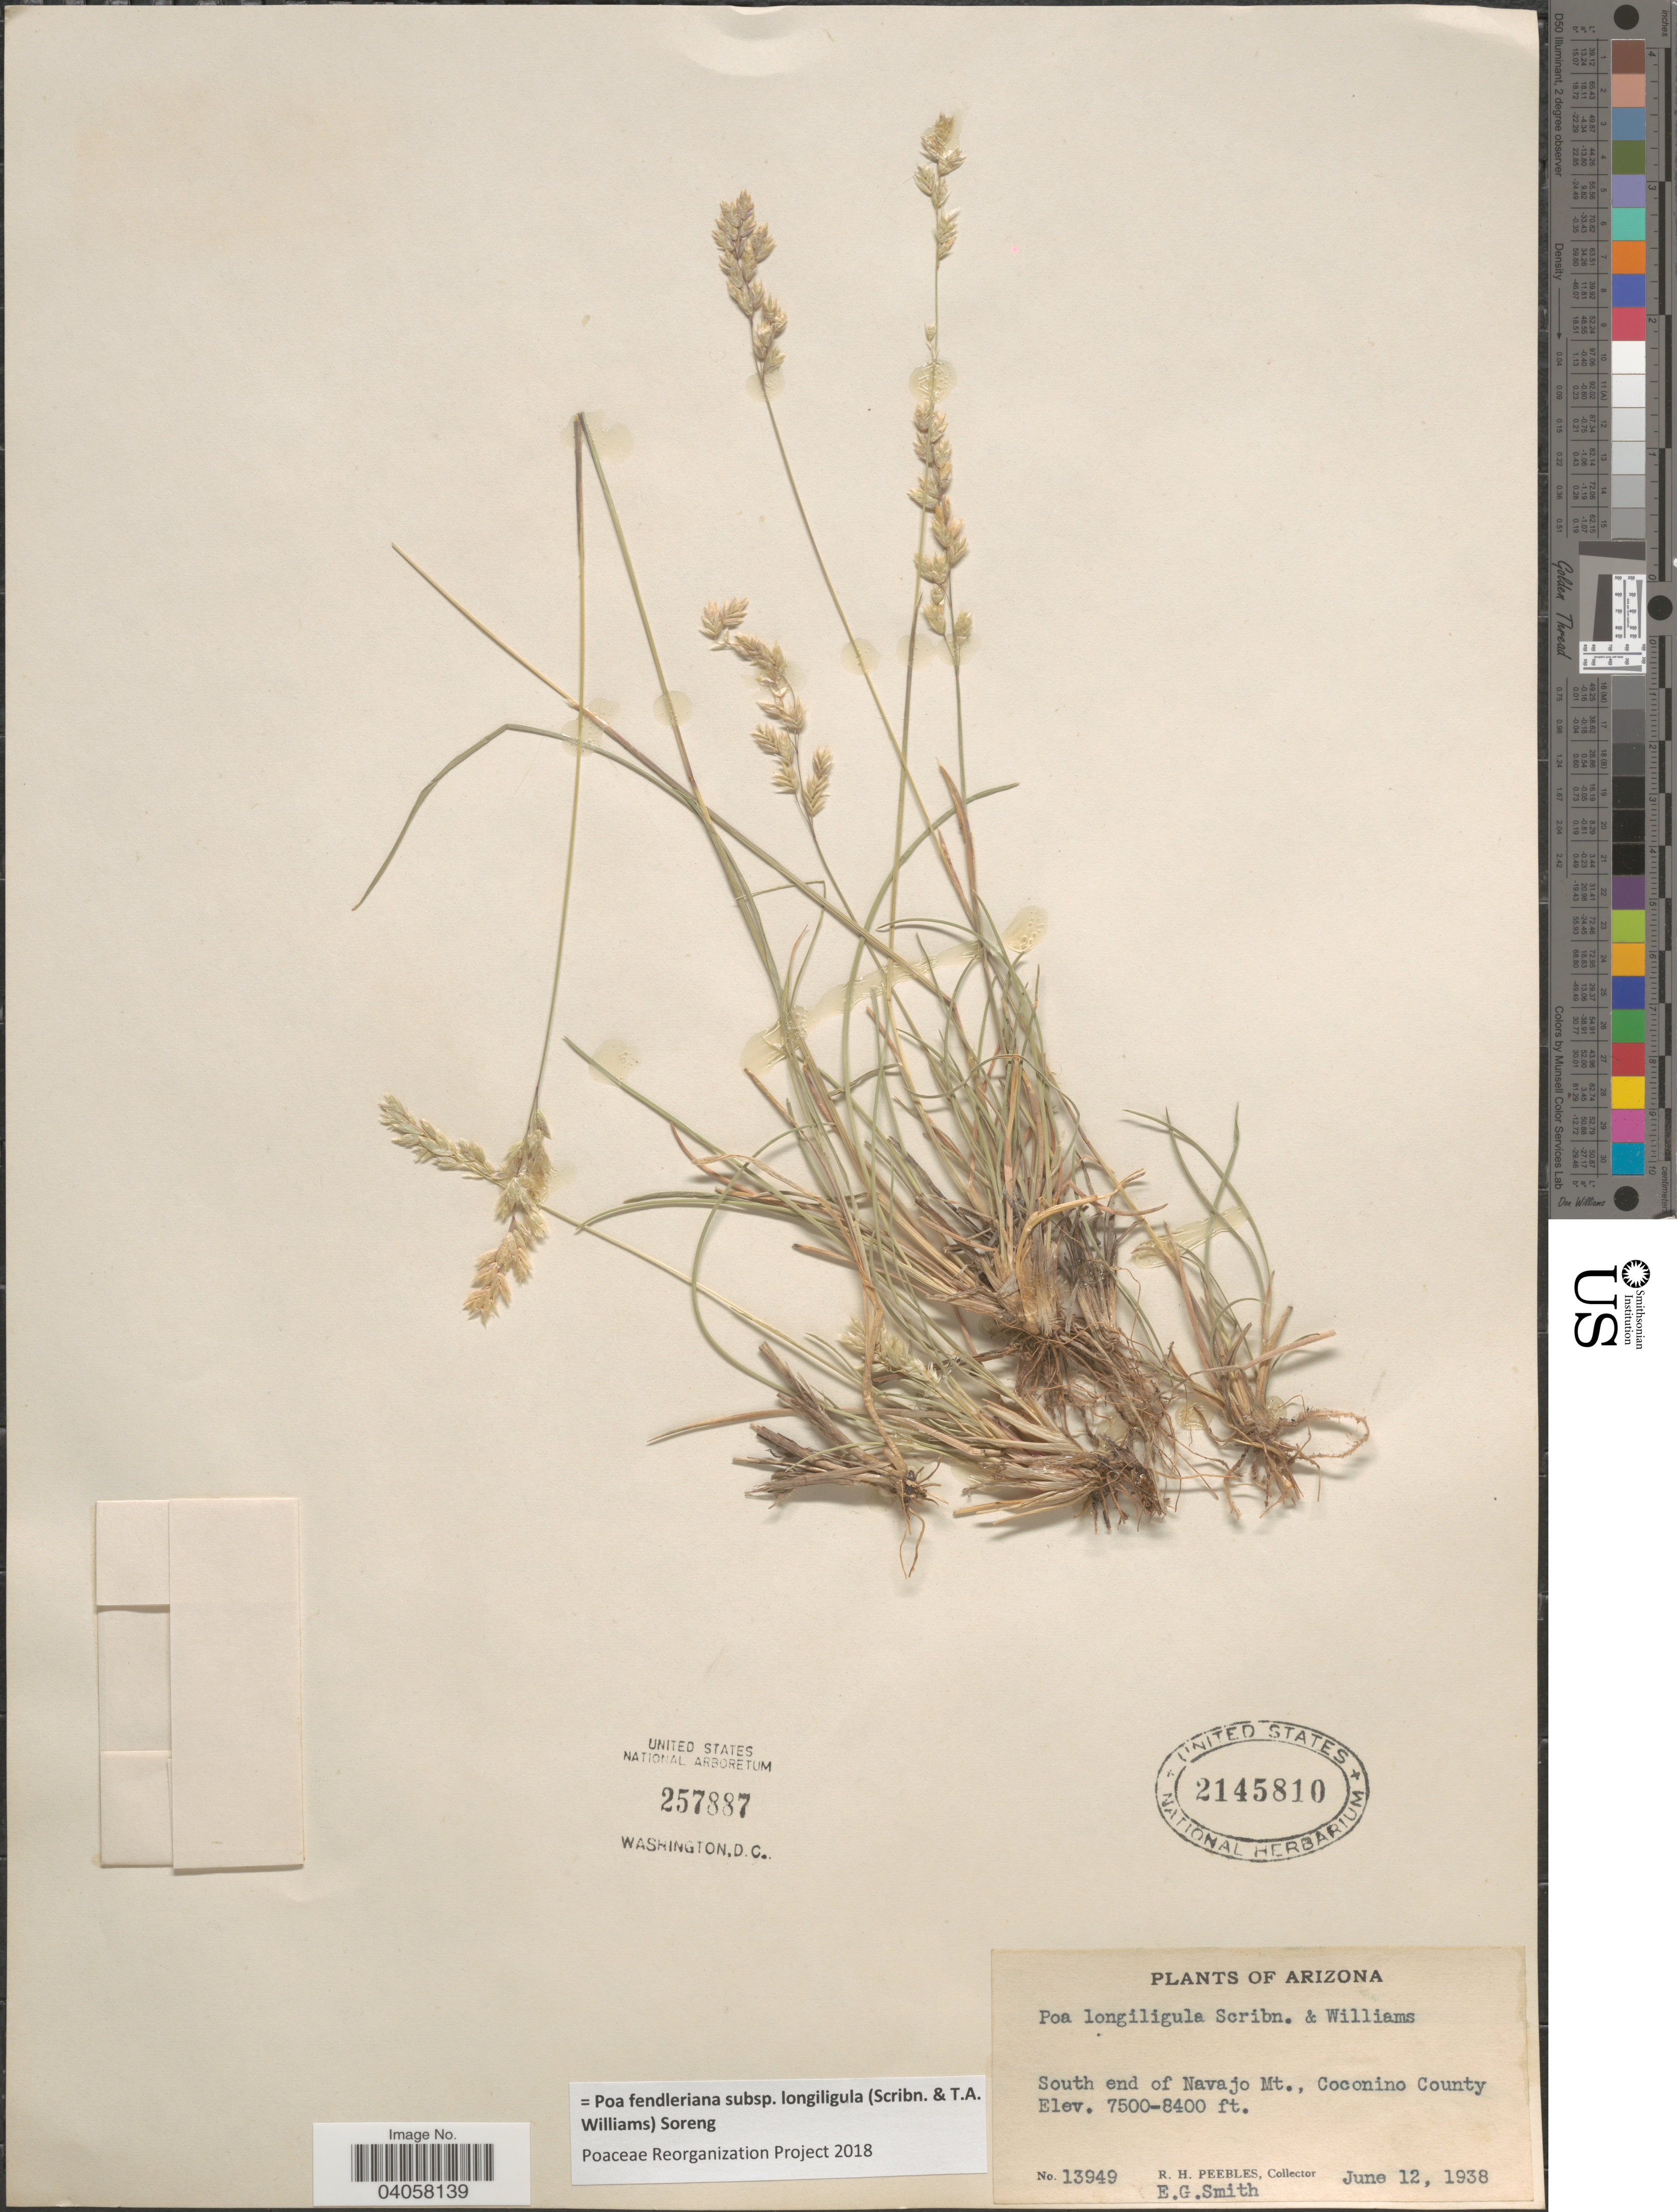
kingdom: Plantae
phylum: Tracheophyta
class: Liliopsida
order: Poales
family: Poaceae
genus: Poa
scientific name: Poa fendleriana subsp. longiligula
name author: (Scribn. & T.A. Williams) Soreng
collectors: R. H. Peebles & E. G. Smith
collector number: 13949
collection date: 1938-06-12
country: United States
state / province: Arizona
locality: South end of Navajo Mt., Coconino County.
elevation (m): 2286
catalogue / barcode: US 2145810